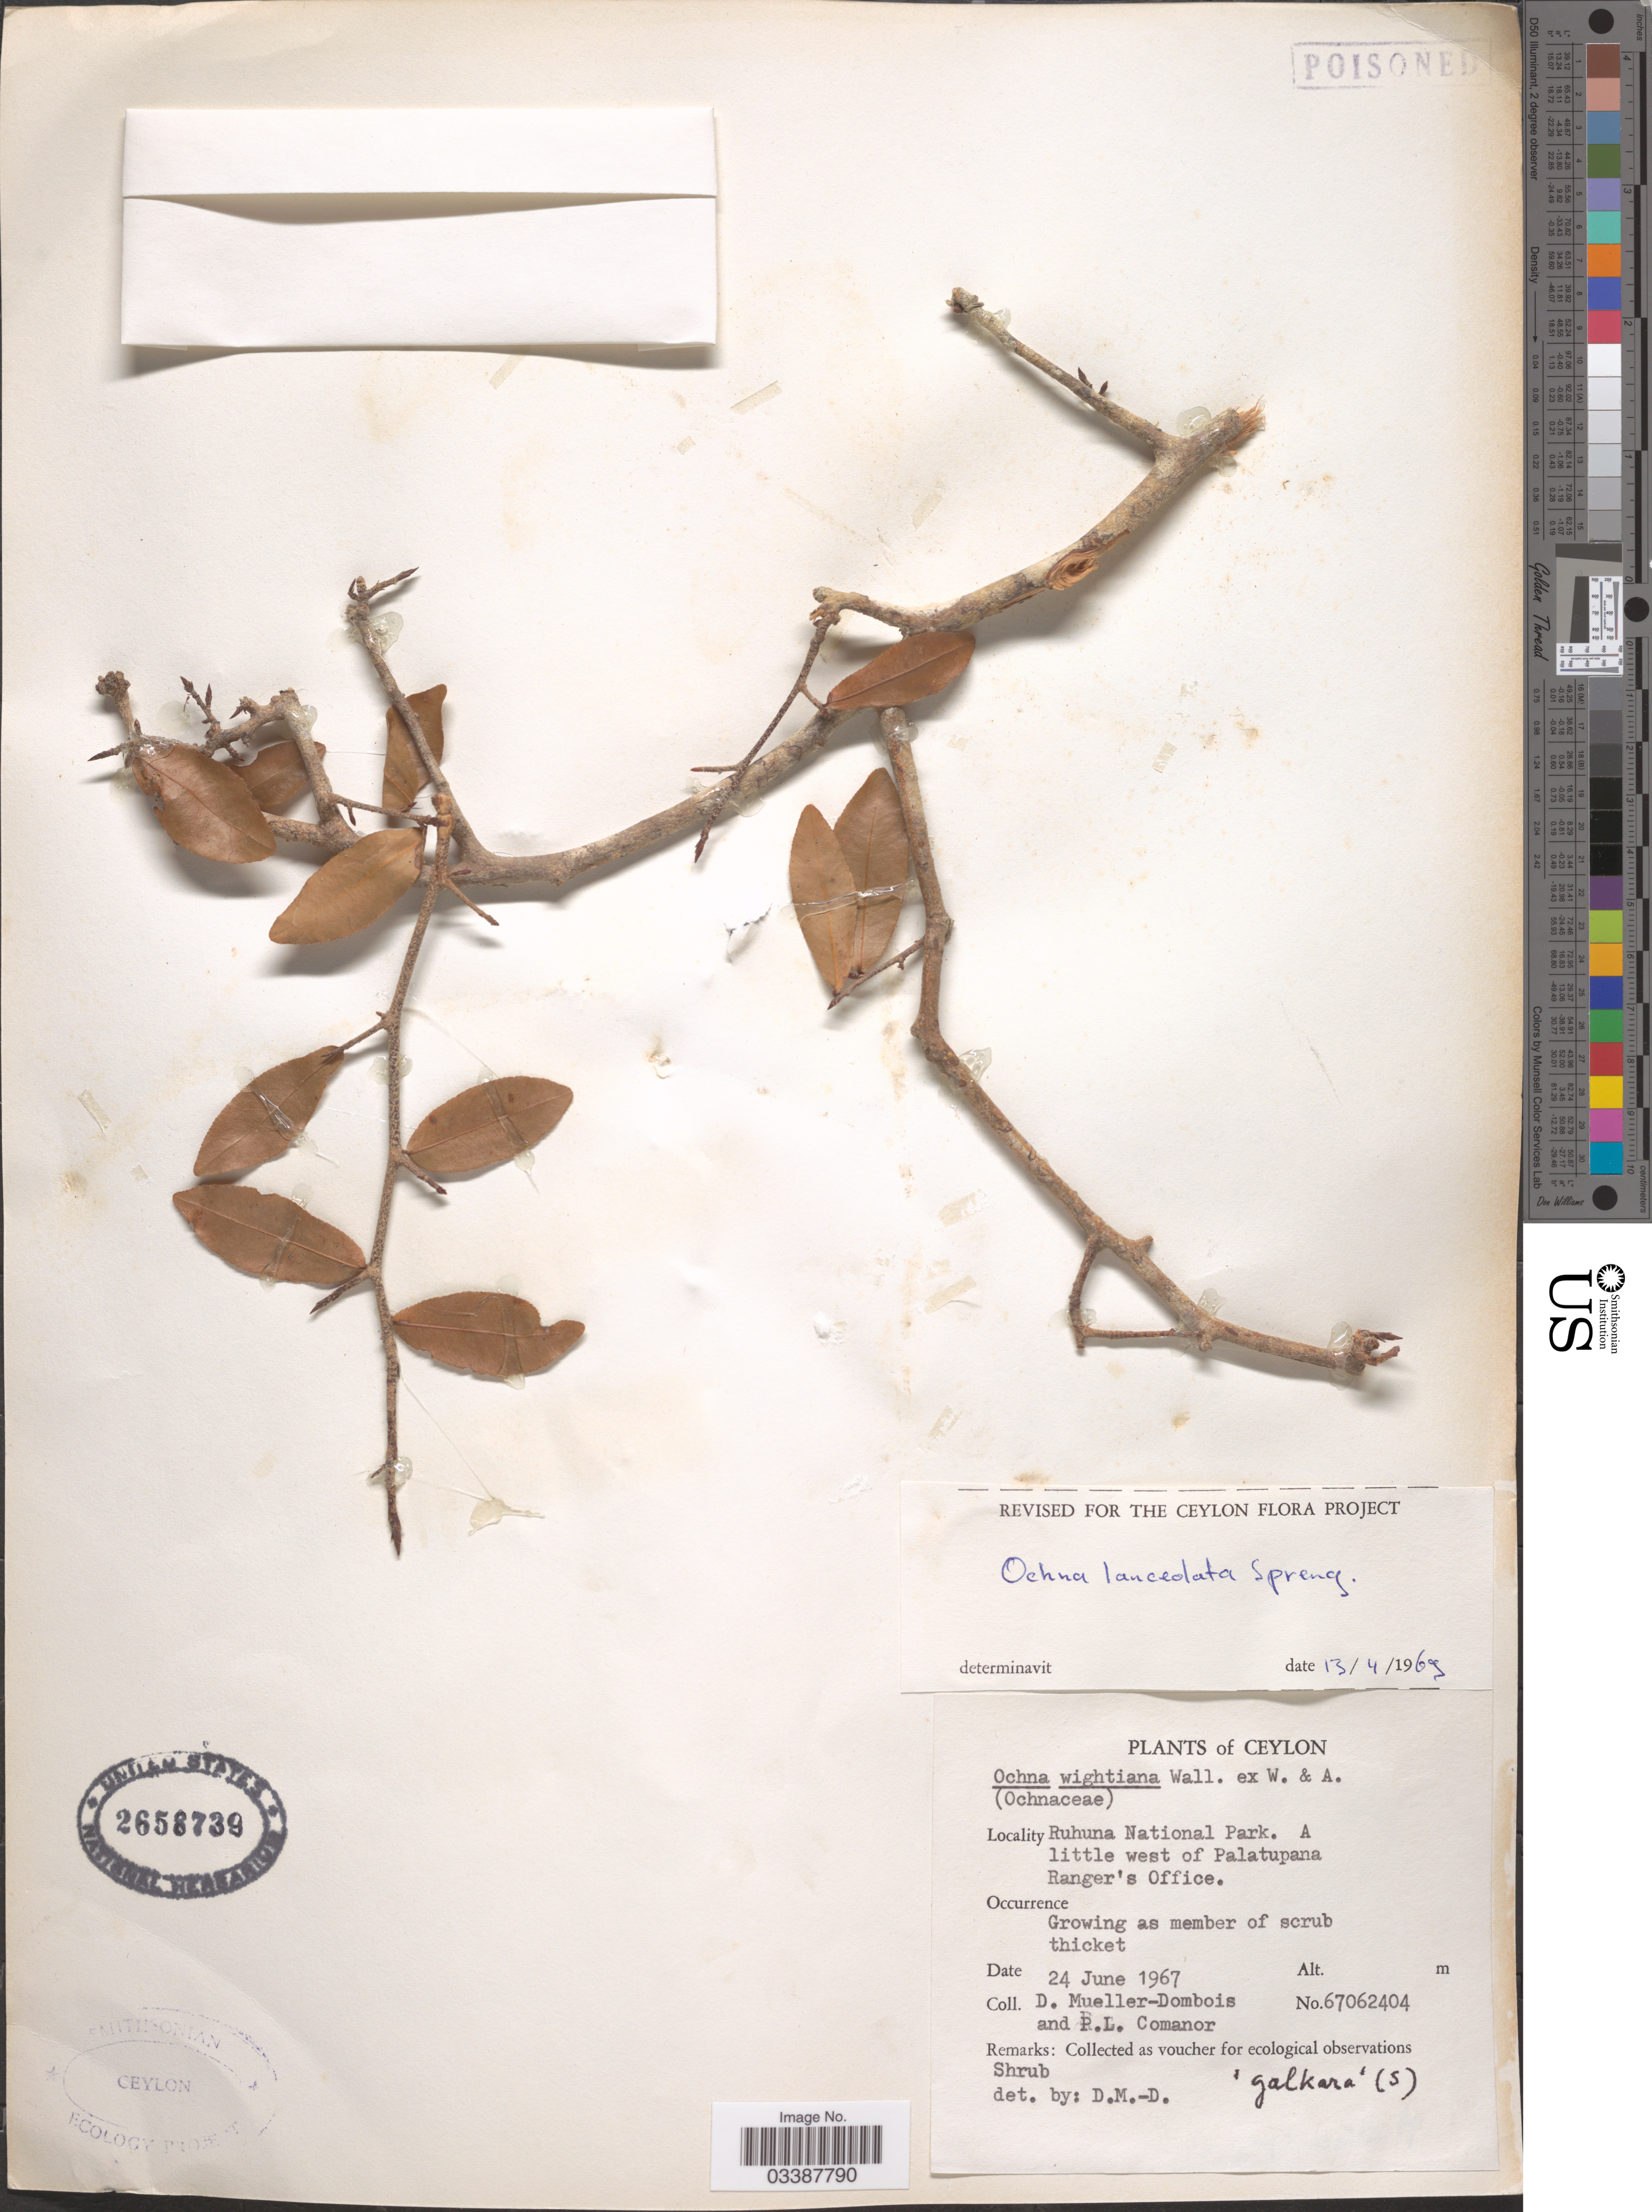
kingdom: Plantae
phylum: Tracheophyta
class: Magnoliopsida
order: Malpighiales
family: Ochnaceae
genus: Ochna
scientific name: Ochna lanceolata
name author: Spreng.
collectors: D. Mueller-Dombois & P. Comanor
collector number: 67062404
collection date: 1967-06-24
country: Sri Lanka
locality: Ceylon. Ruhuna National Park. A little west of Palatupana Ranger's Office.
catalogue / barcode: US 2658739